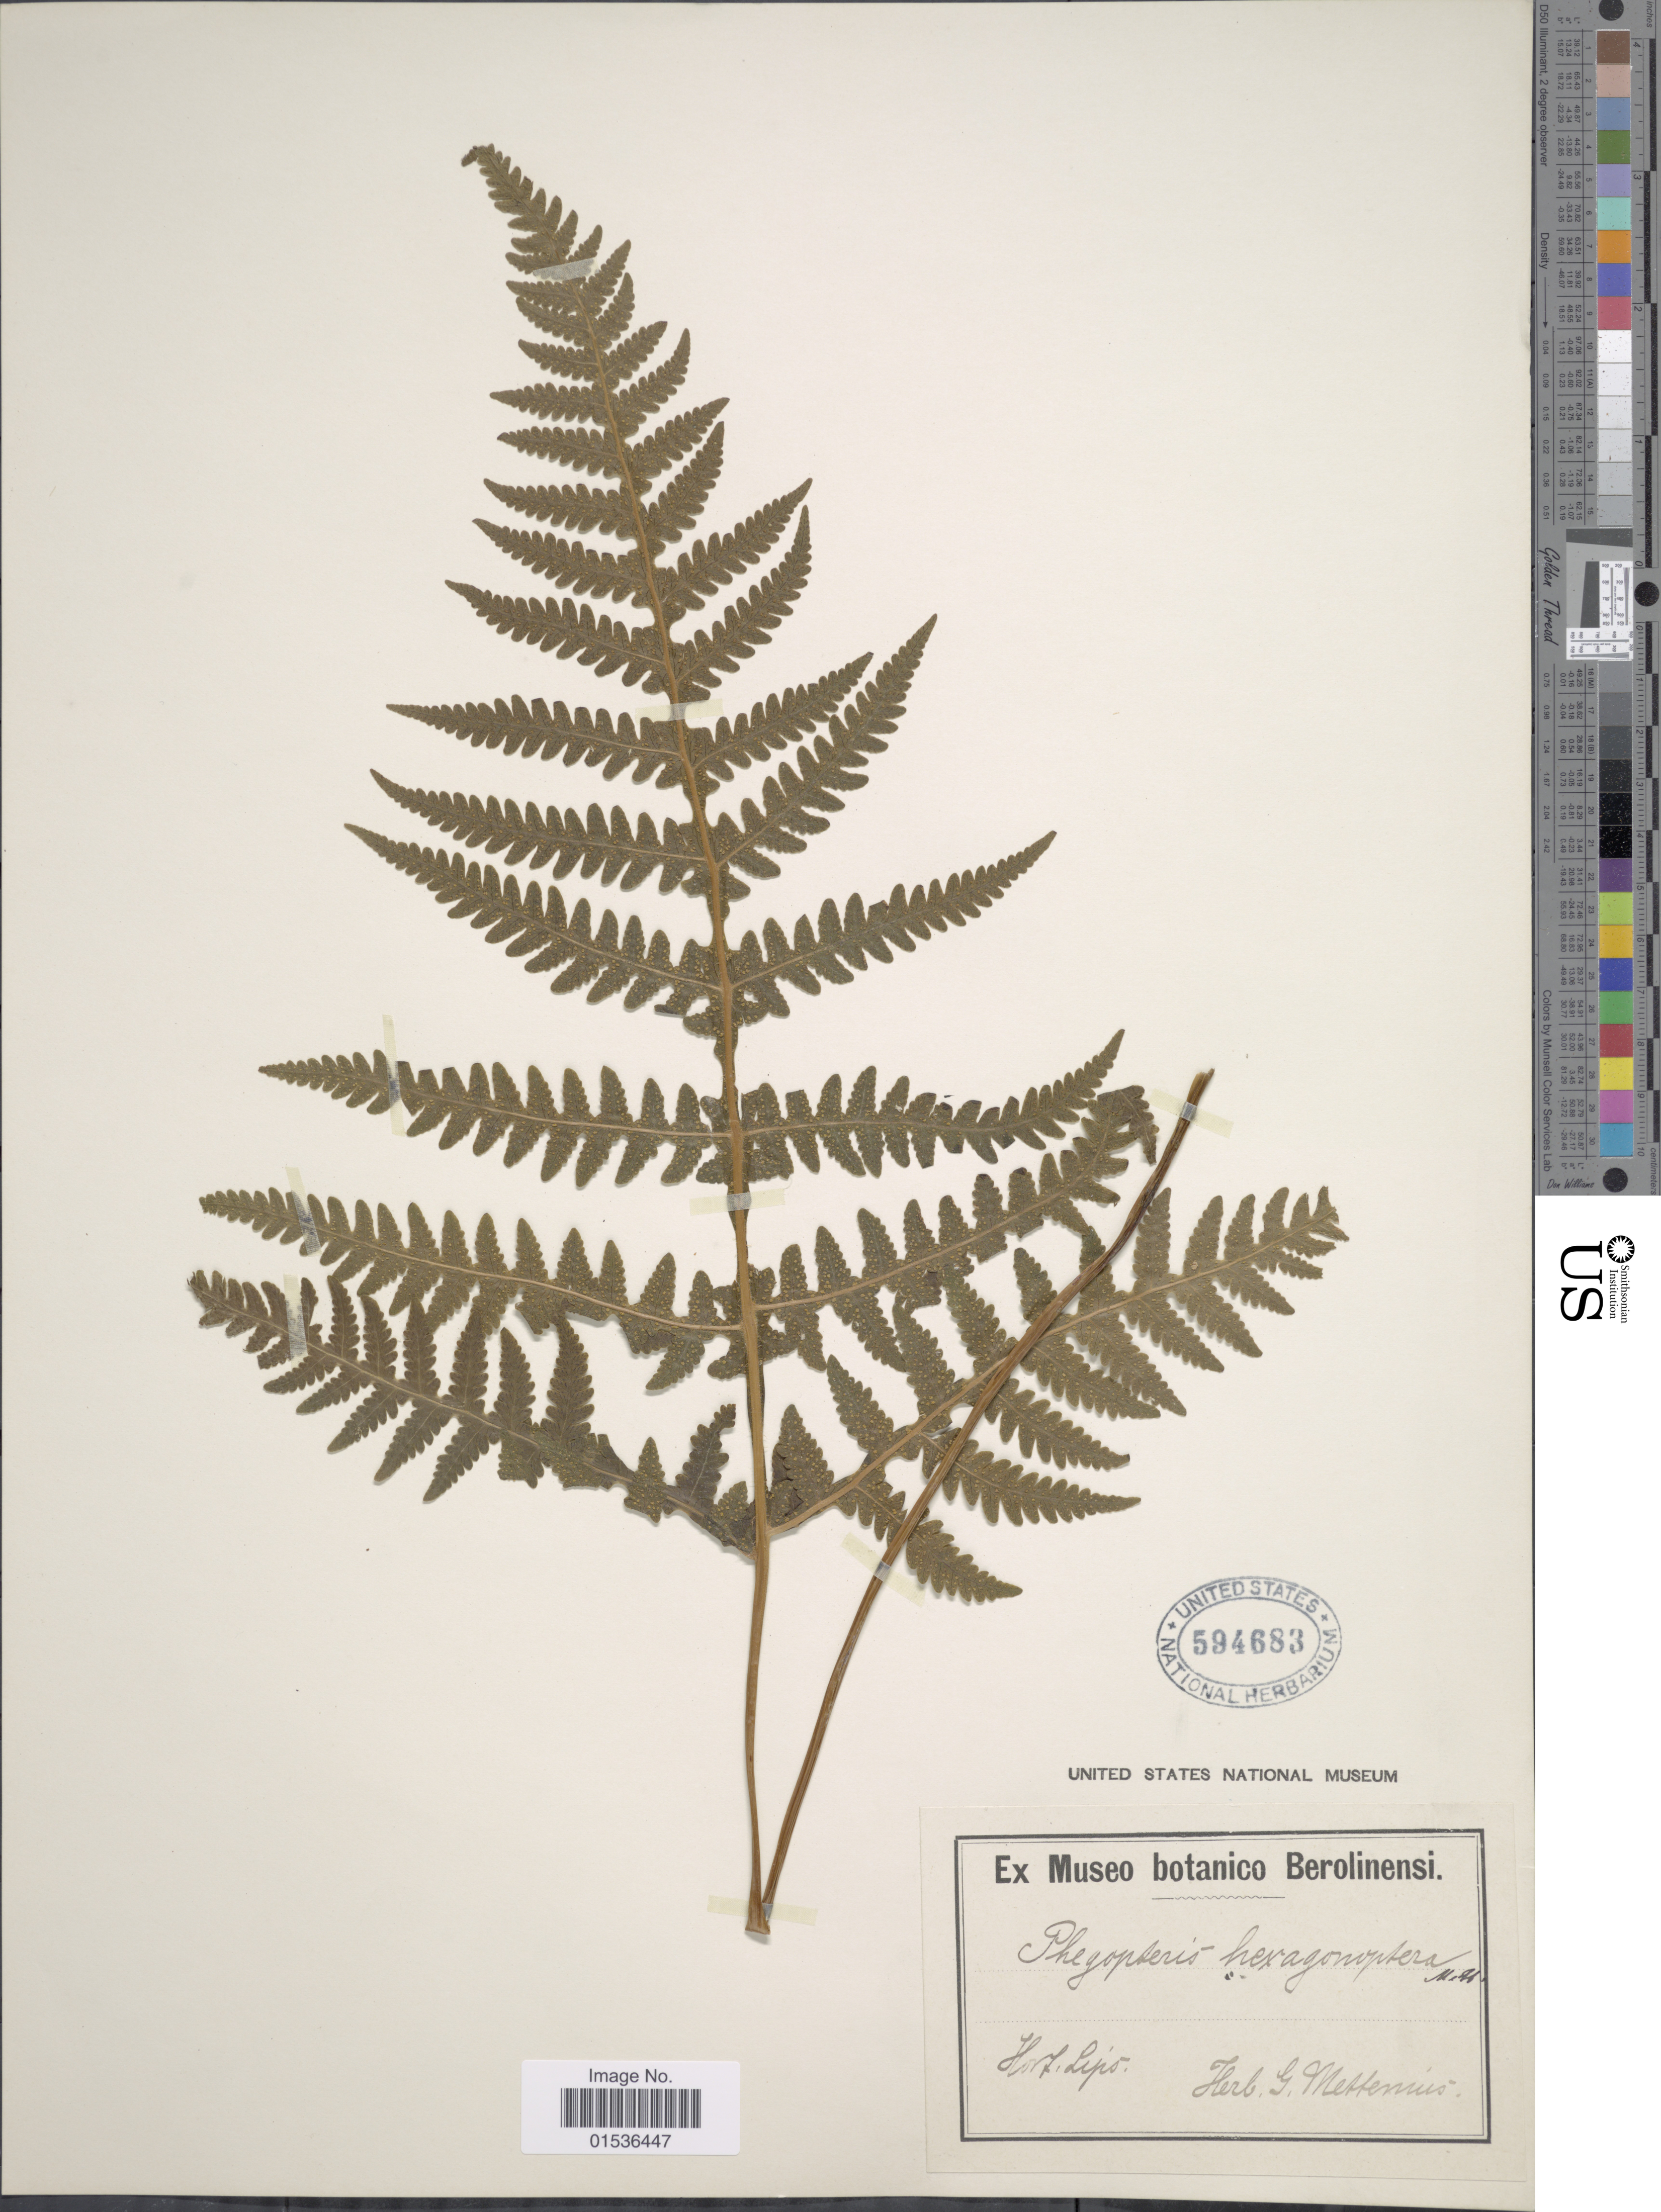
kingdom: Plantae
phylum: Tracheophyta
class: Polypodiopsida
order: Polypodiales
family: Thelypteridaceae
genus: Phegopteris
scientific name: Phegopteris hexagonoptera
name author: (Michx.) Fée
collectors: ex herb. Mettenius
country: Germany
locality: Hort, Lipo.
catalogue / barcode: US 594683